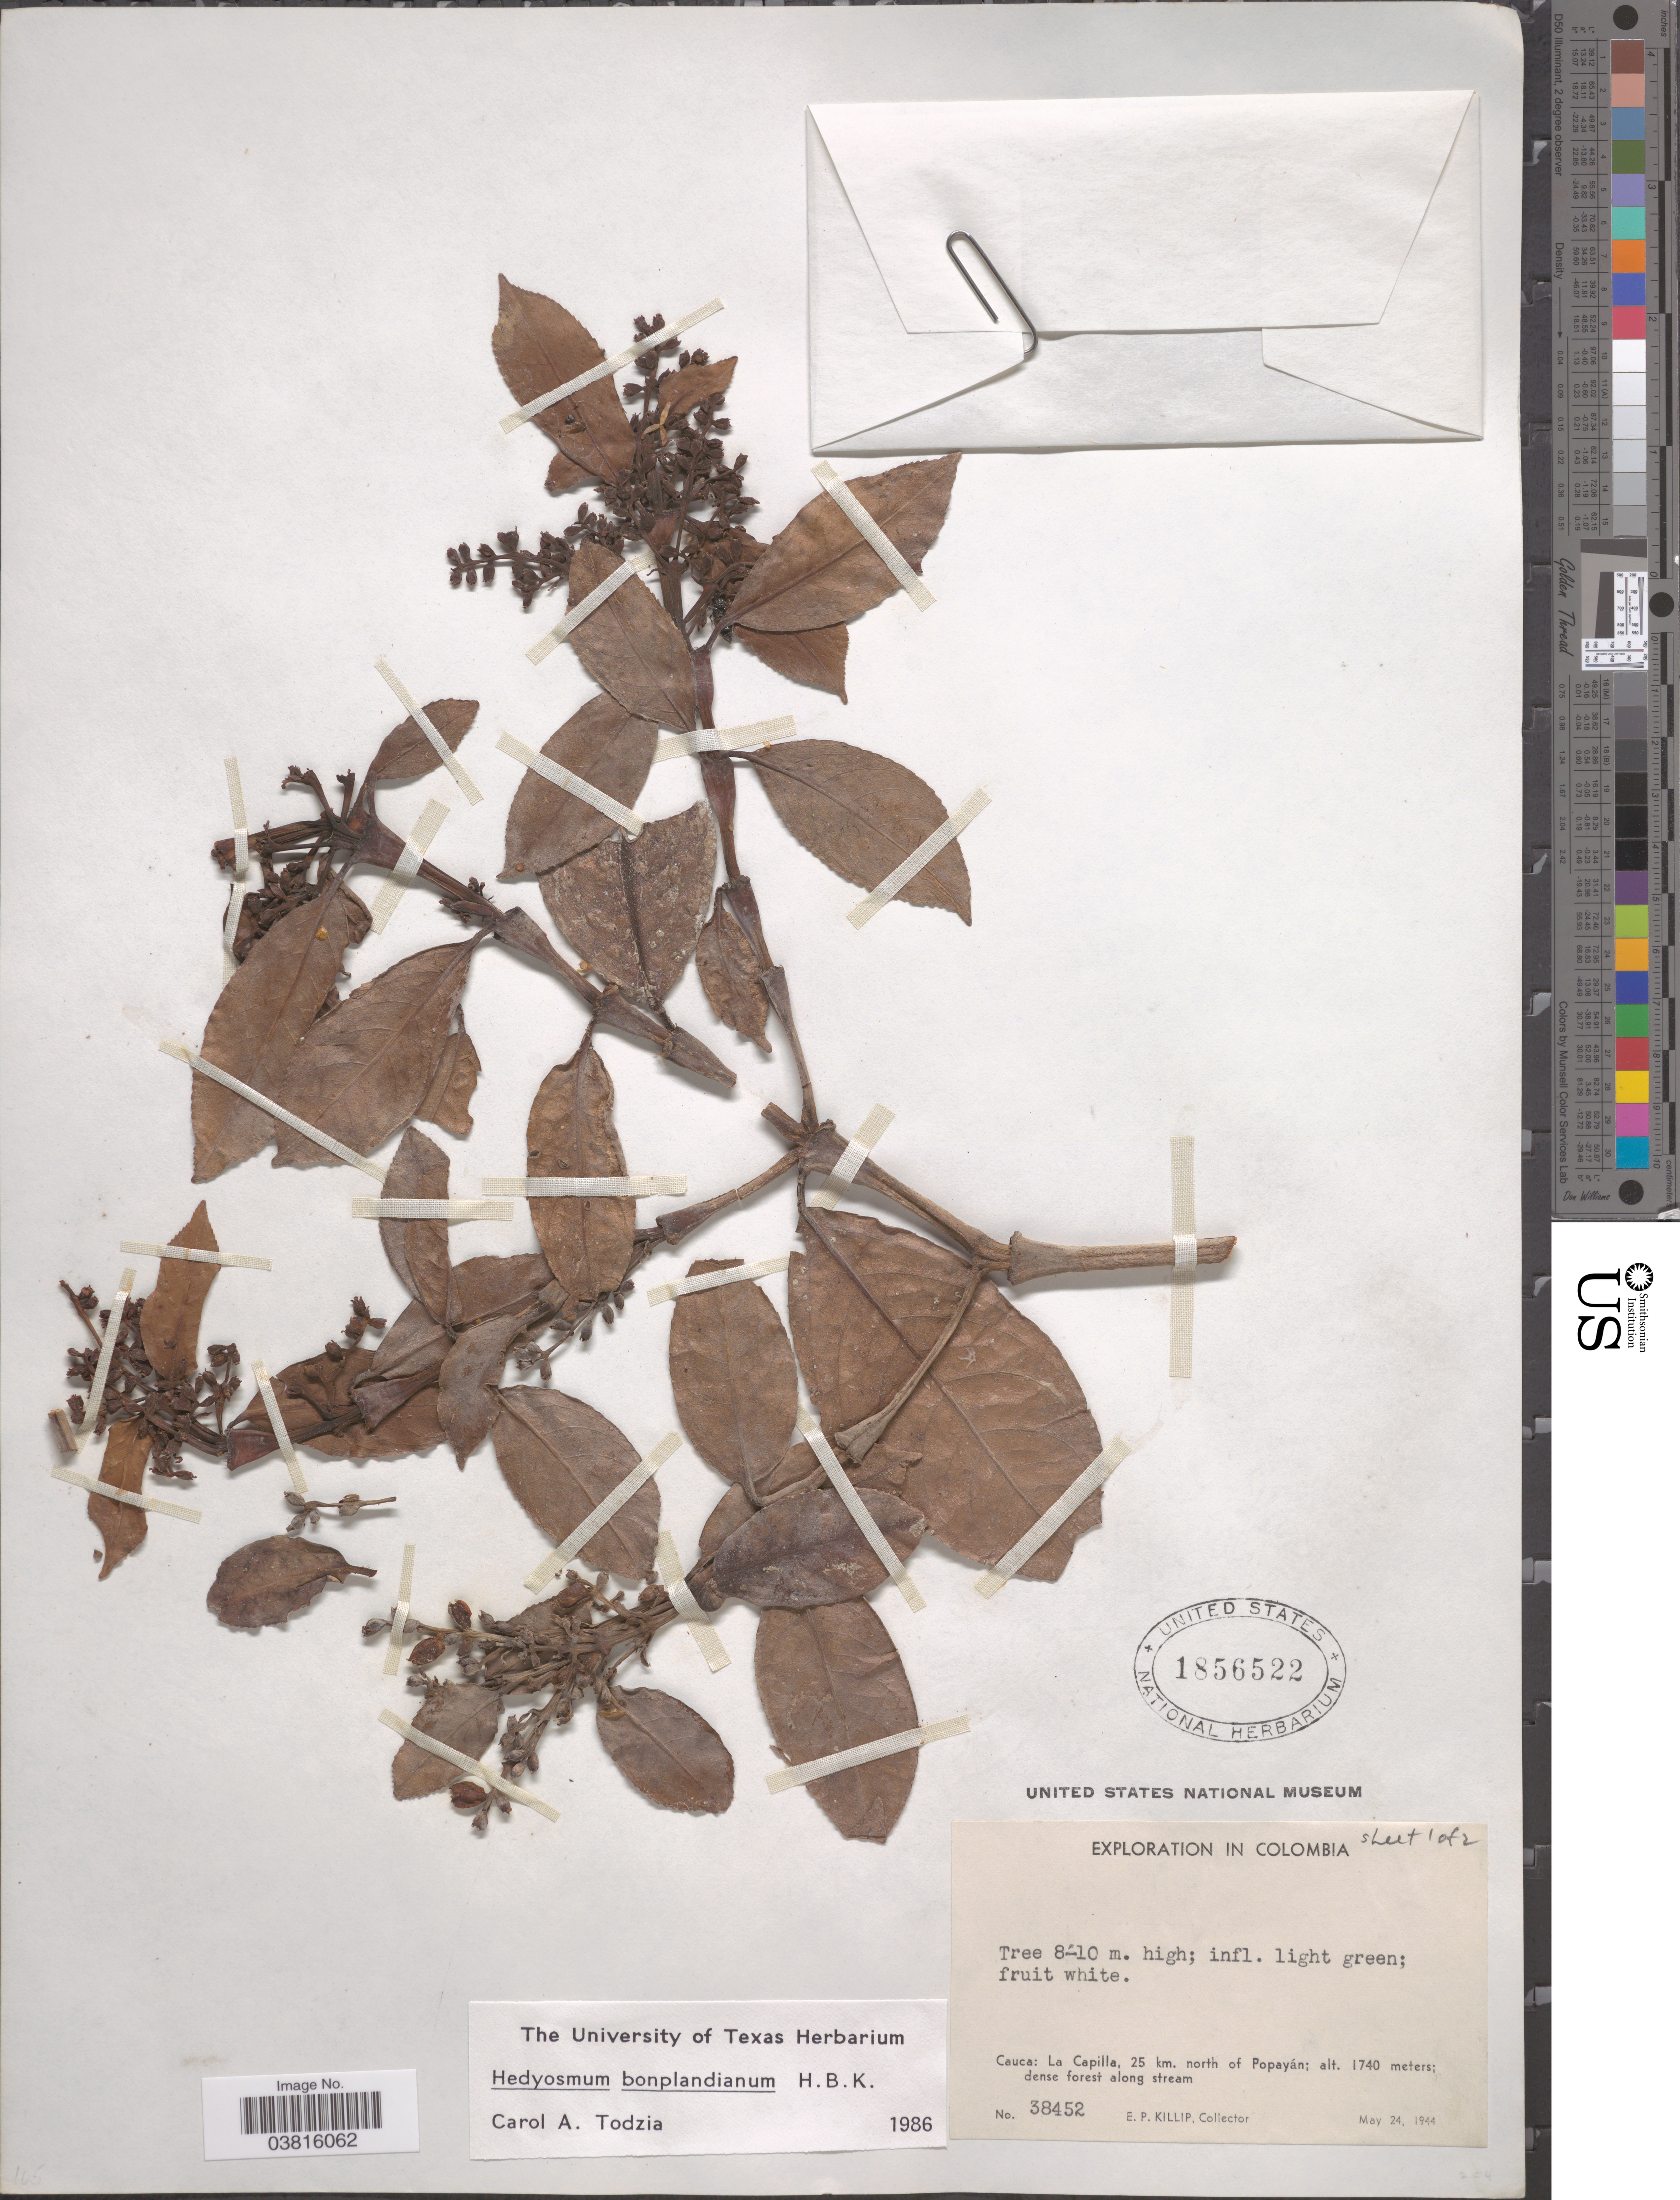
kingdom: Plantae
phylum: Tracheophyta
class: Magnoliopsida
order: Chloranthales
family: Chloranthaceae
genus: Hedyosmum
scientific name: Hedyosmum bonplandianum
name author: Kunth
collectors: E. P. Killip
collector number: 38452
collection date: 1944-05-24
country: Colombia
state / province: Cauca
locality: La Capilla, 25 km. north of Popayán; along stream.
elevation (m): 1740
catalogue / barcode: US 1856522